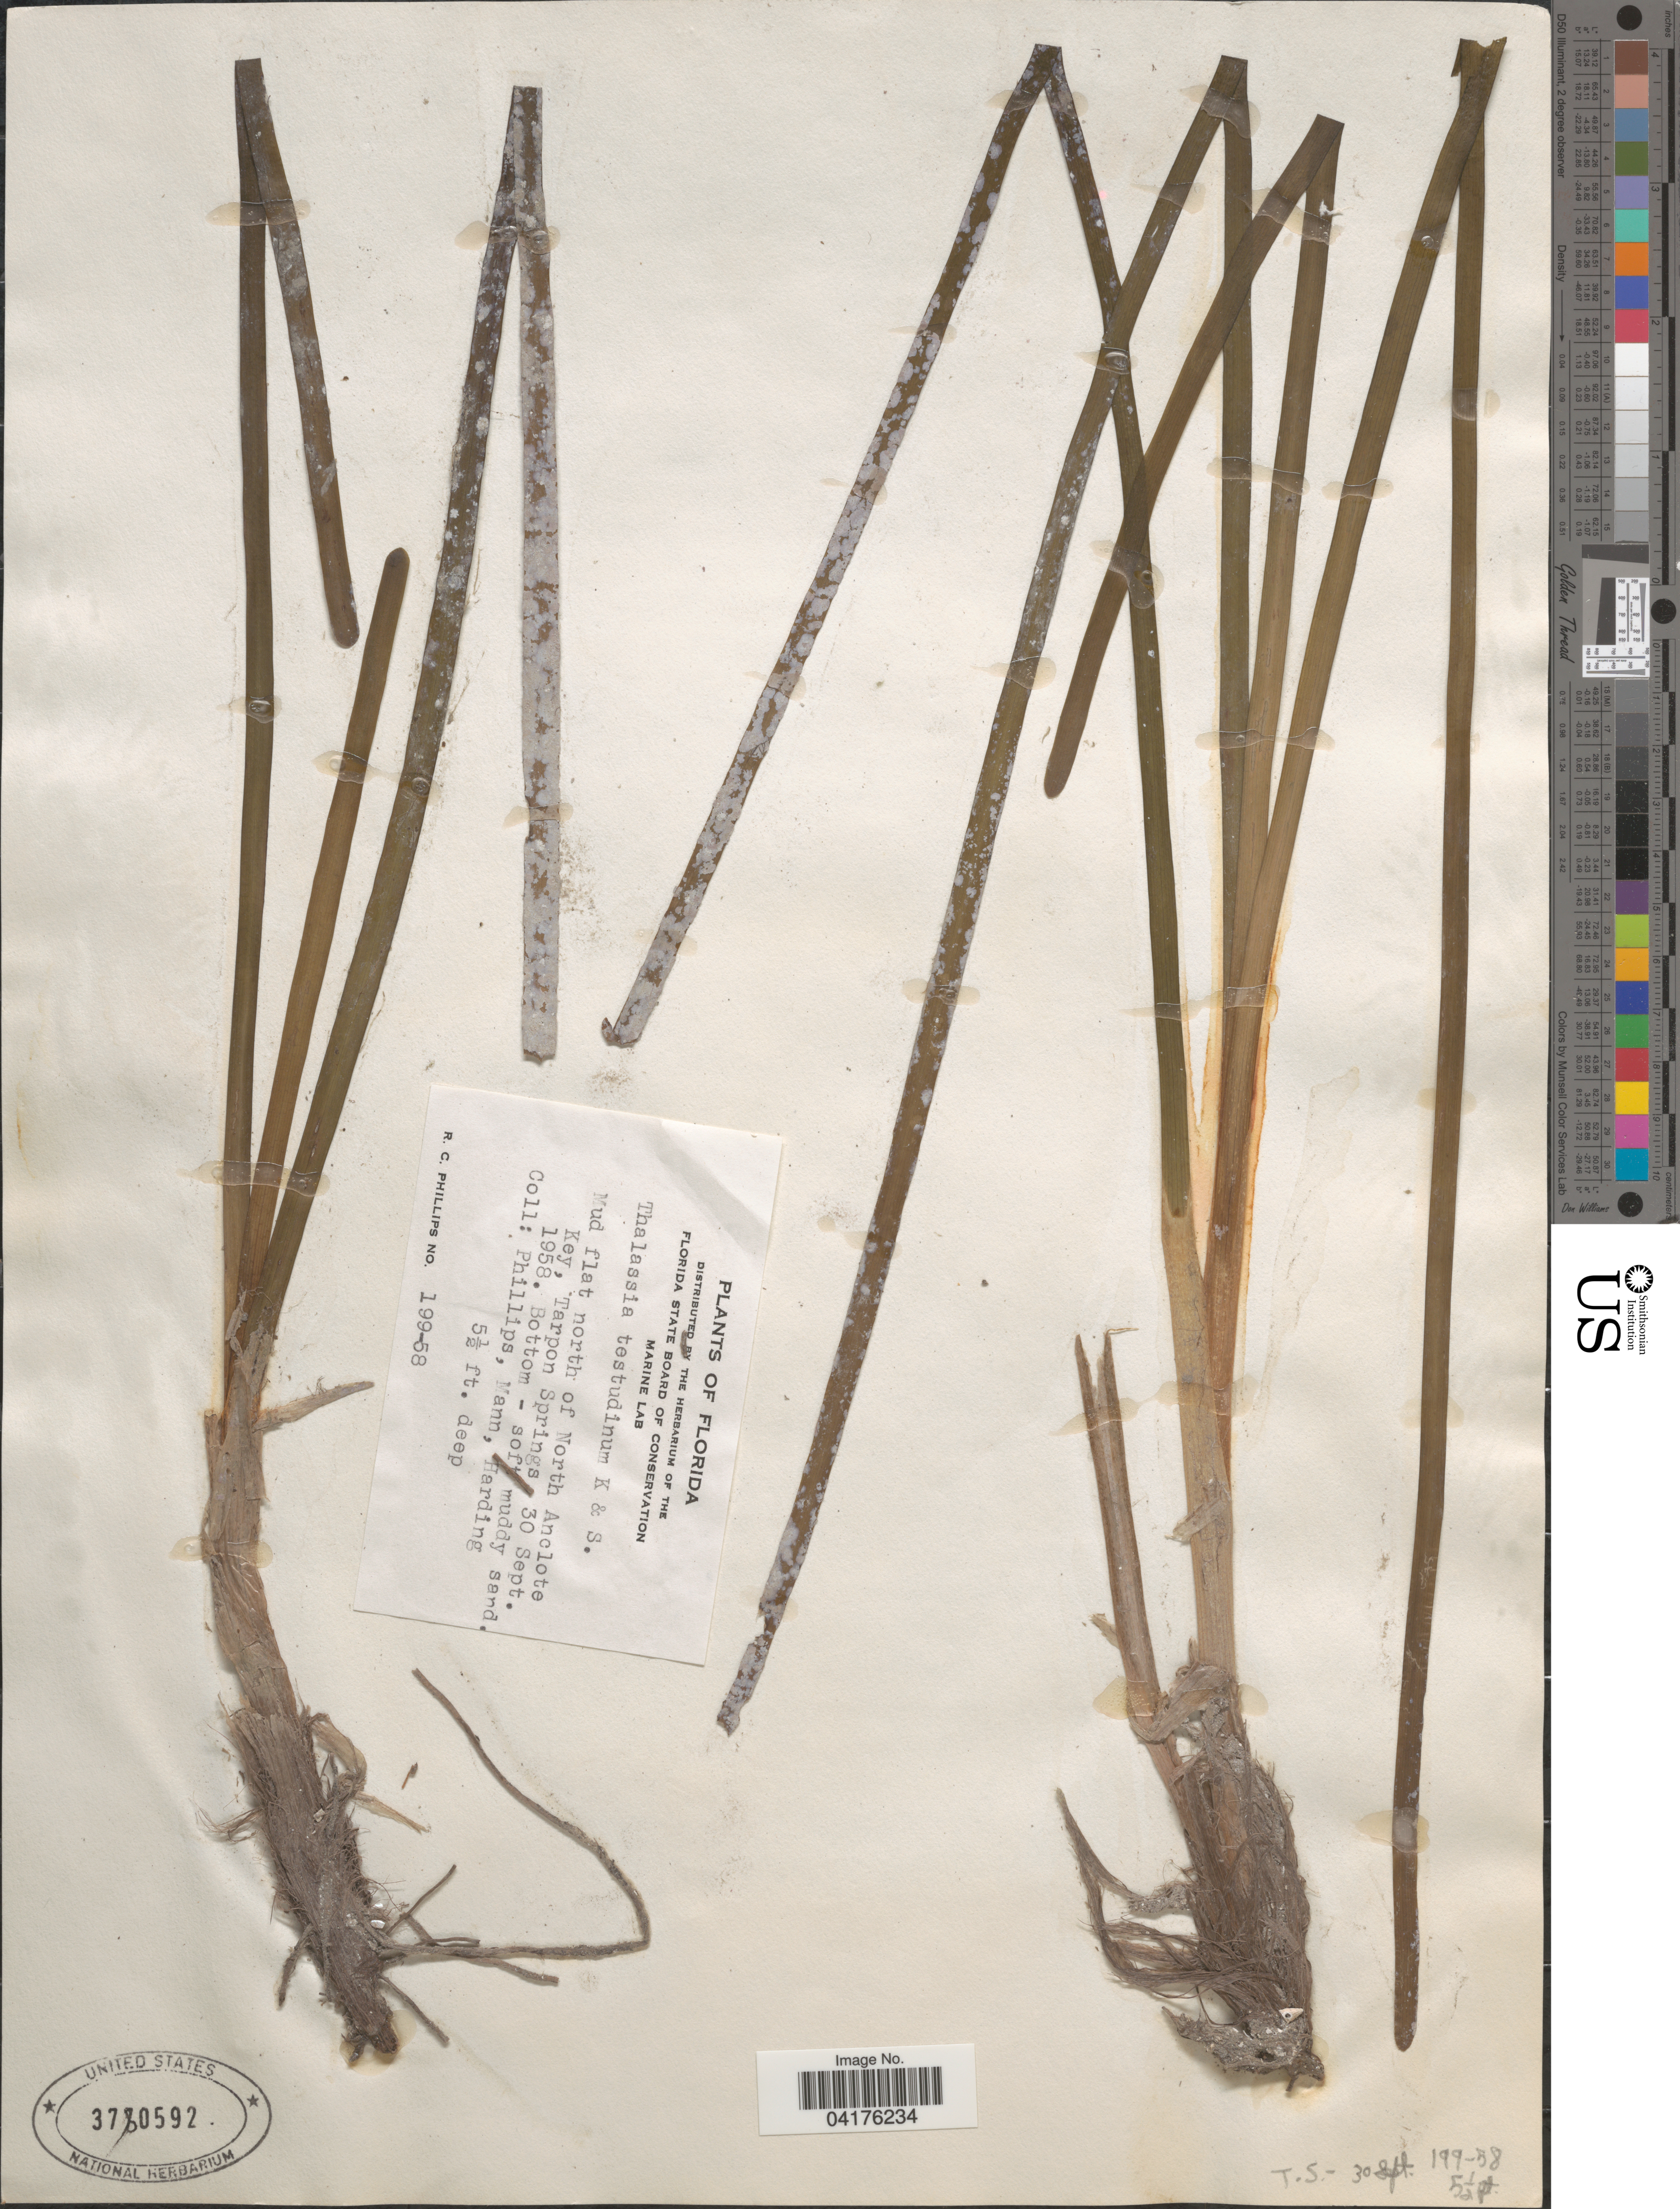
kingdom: Plantae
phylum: Tracheophyta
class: Liliopsida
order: Alismatales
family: Hydrocharitaceae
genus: Thalassia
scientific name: Thalassia testudinum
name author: Banks & Sol. ex K.D. Koenig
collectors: R. C. Phillips, Mann, -- & -. Harding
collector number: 199-58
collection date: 1958-09-30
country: United States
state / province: Florida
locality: Mud flat north of North Anclote Key, Tarpon Springs.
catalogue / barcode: US 3780592